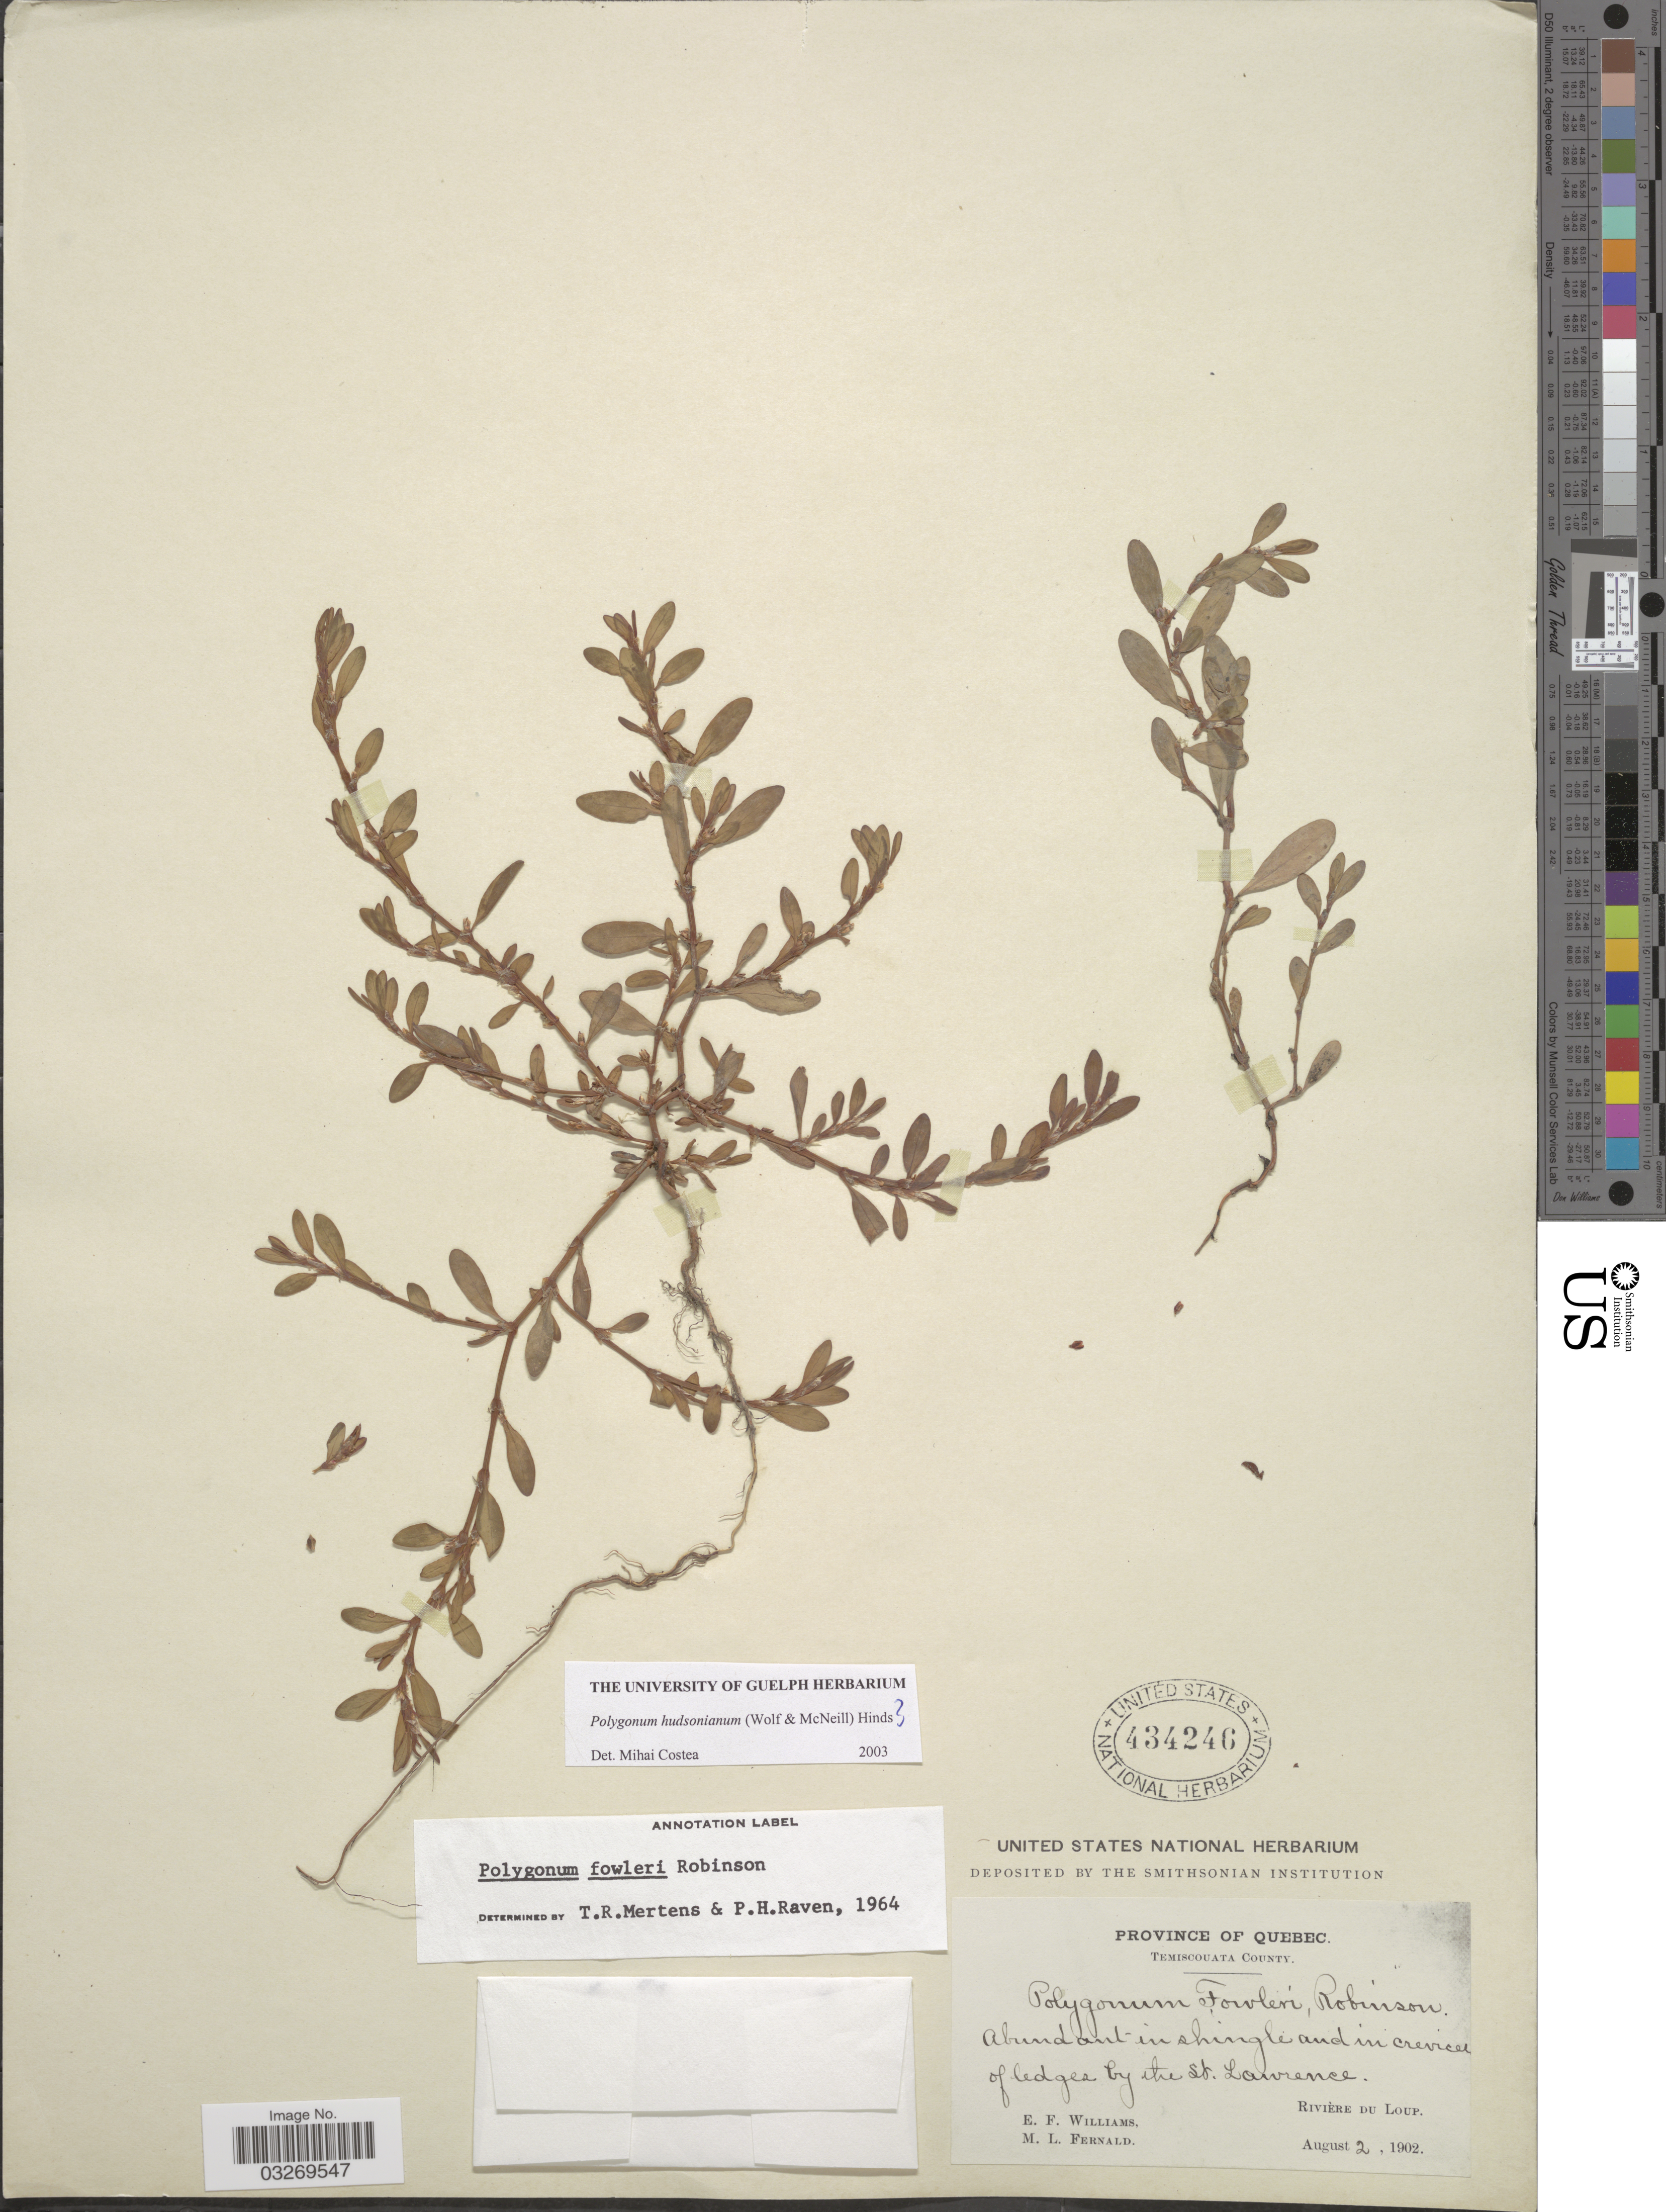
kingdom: Plantae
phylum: Tracheophyta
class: Magnoliopsida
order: Caryophyllales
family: Polygonaceae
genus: Polygonum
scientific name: Polygonum hudsonianum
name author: (S.J. Wolf & McNeill) H.R. Hinds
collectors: E. Williams & M. L. Fernald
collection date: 1902-08-02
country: Canada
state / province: Quebec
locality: Temiscouata County. Abundant in shingle and in crevices of ledges by the St. Lawrence. Rivière du Loup.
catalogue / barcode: US 434246